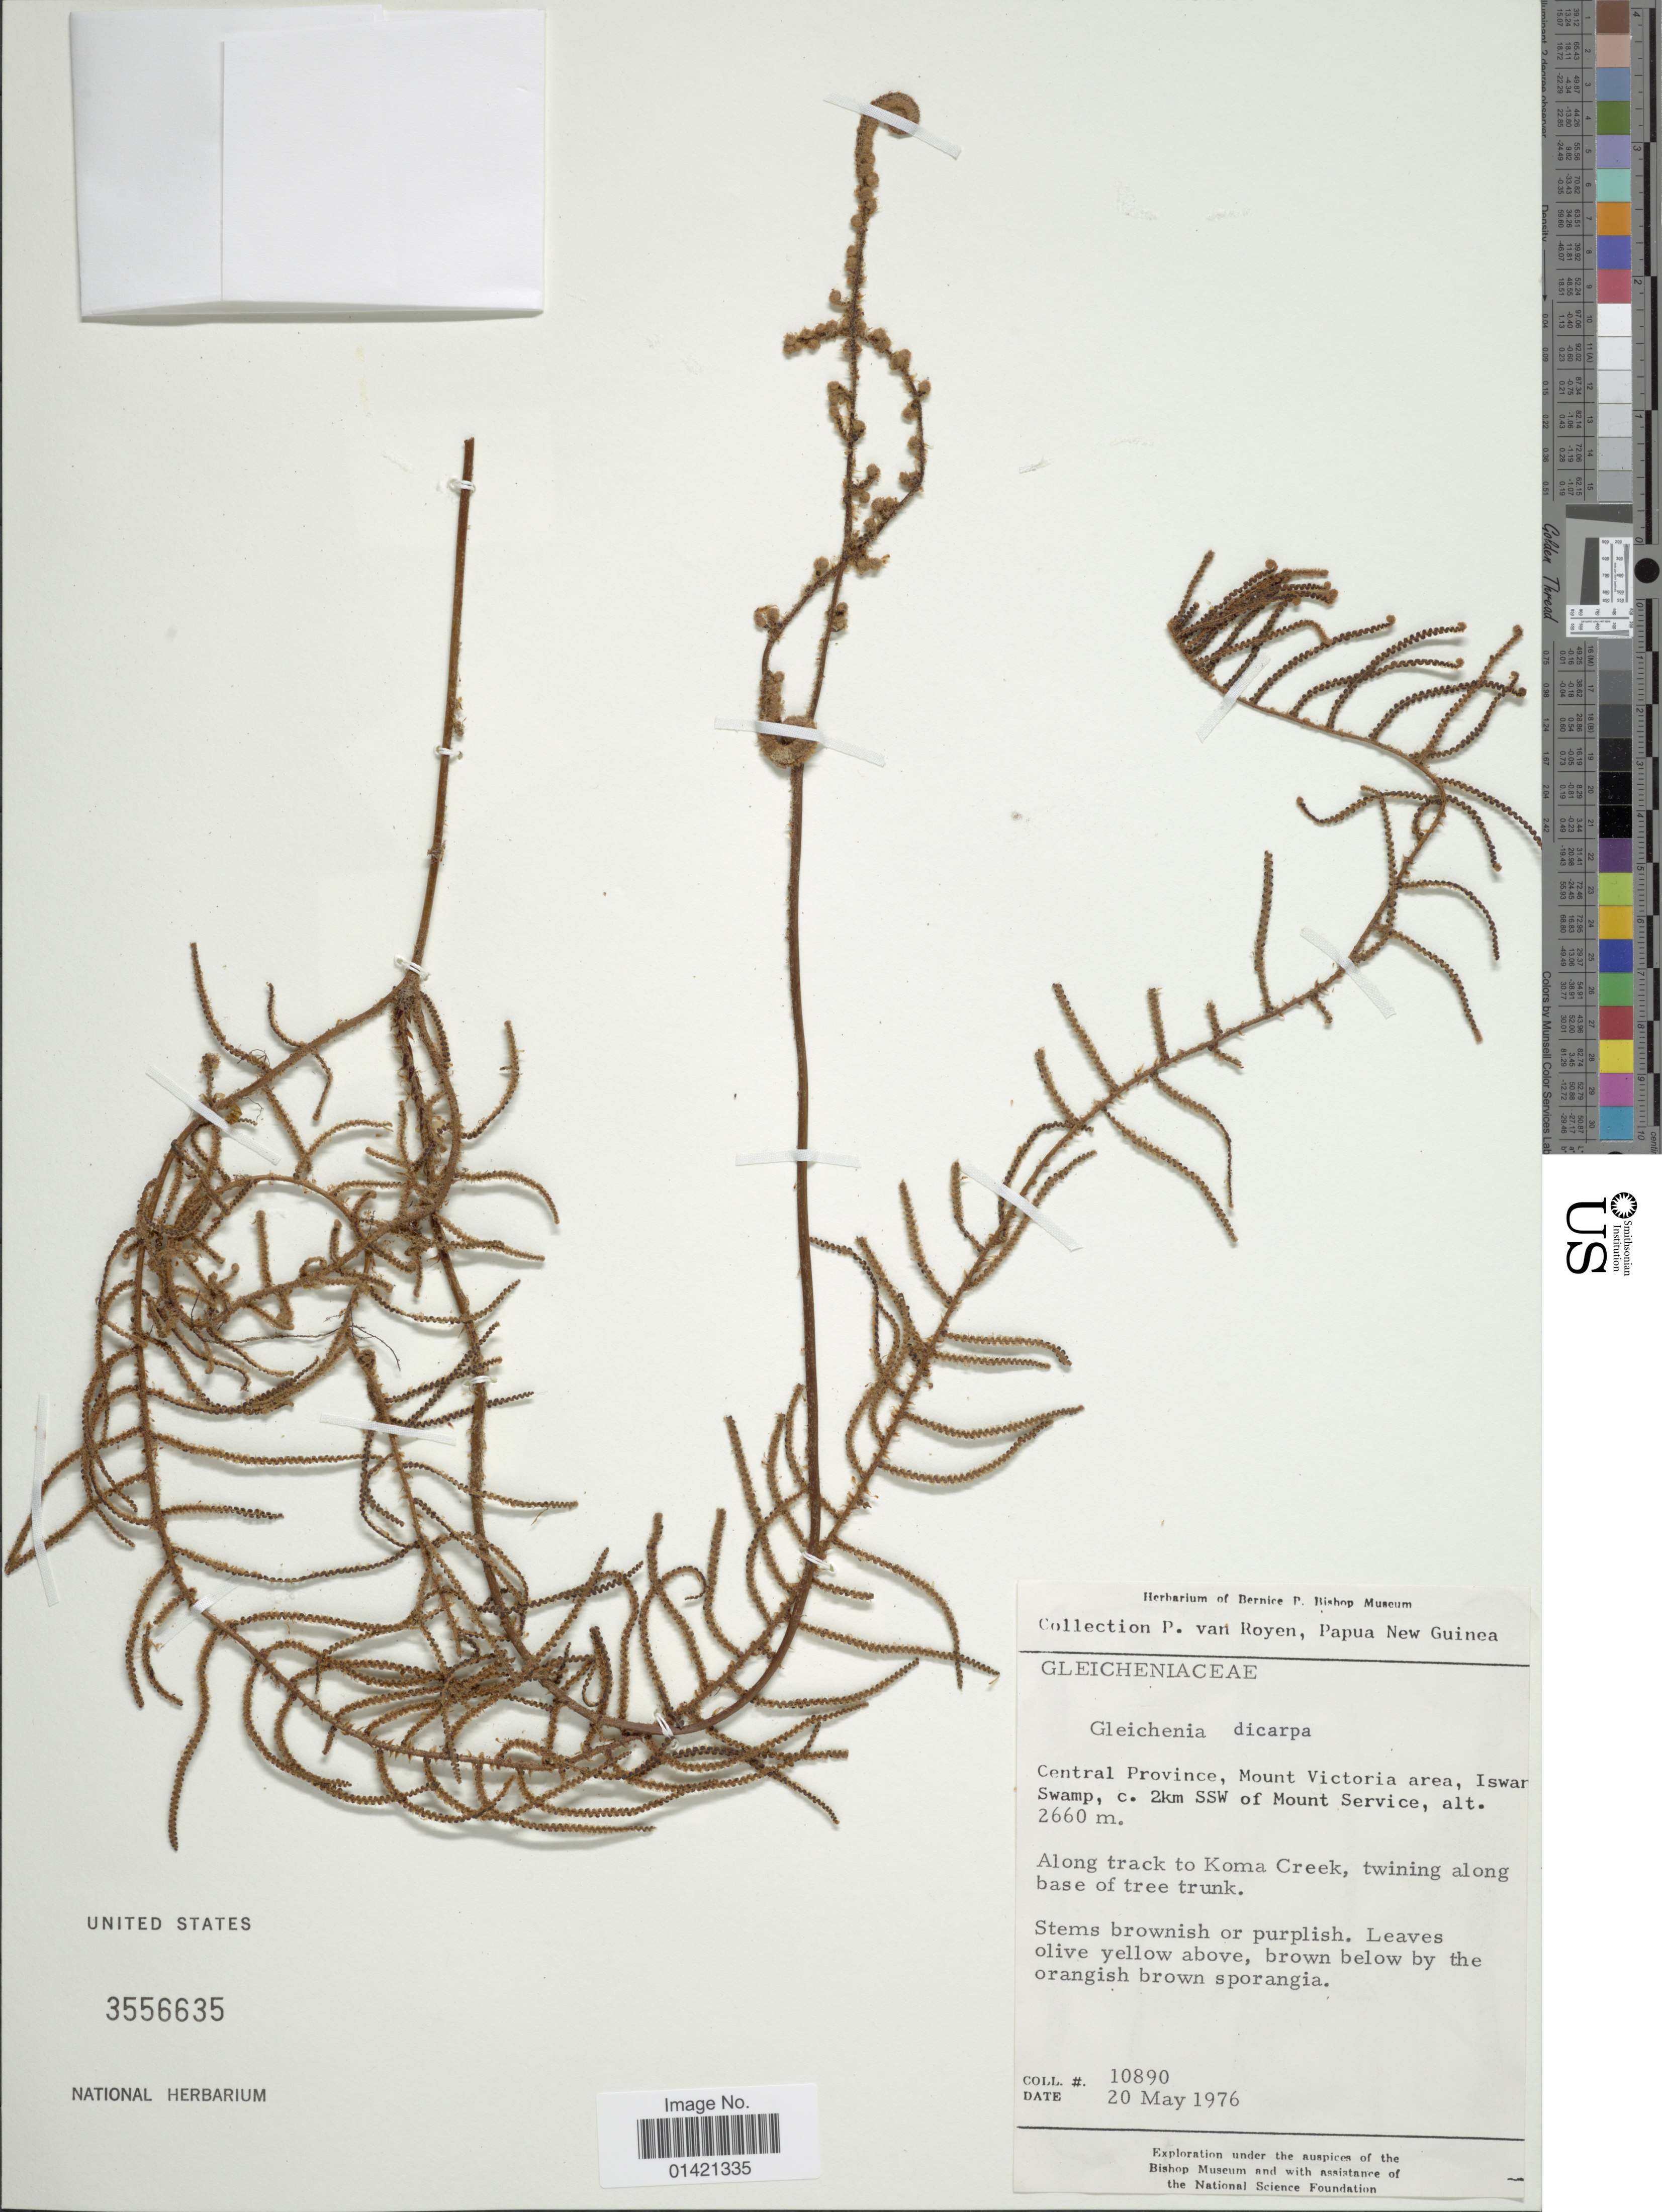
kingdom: Plantae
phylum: Tracheophyta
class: Polypodiopsida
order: Gleicheniales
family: Gleicheniaceae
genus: Gleichenia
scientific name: Gleichenia dicarpa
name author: R. Br.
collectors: P. van Royen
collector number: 10890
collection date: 1976-05-20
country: Papua New Guinea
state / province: Central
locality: Central Province, Mount Victoria area, Iswar Swamp, c. 2km SSW of Mount Service. Along track to Koma Creek, twinning along base of tree trunk.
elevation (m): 2660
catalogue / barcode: US 2556635